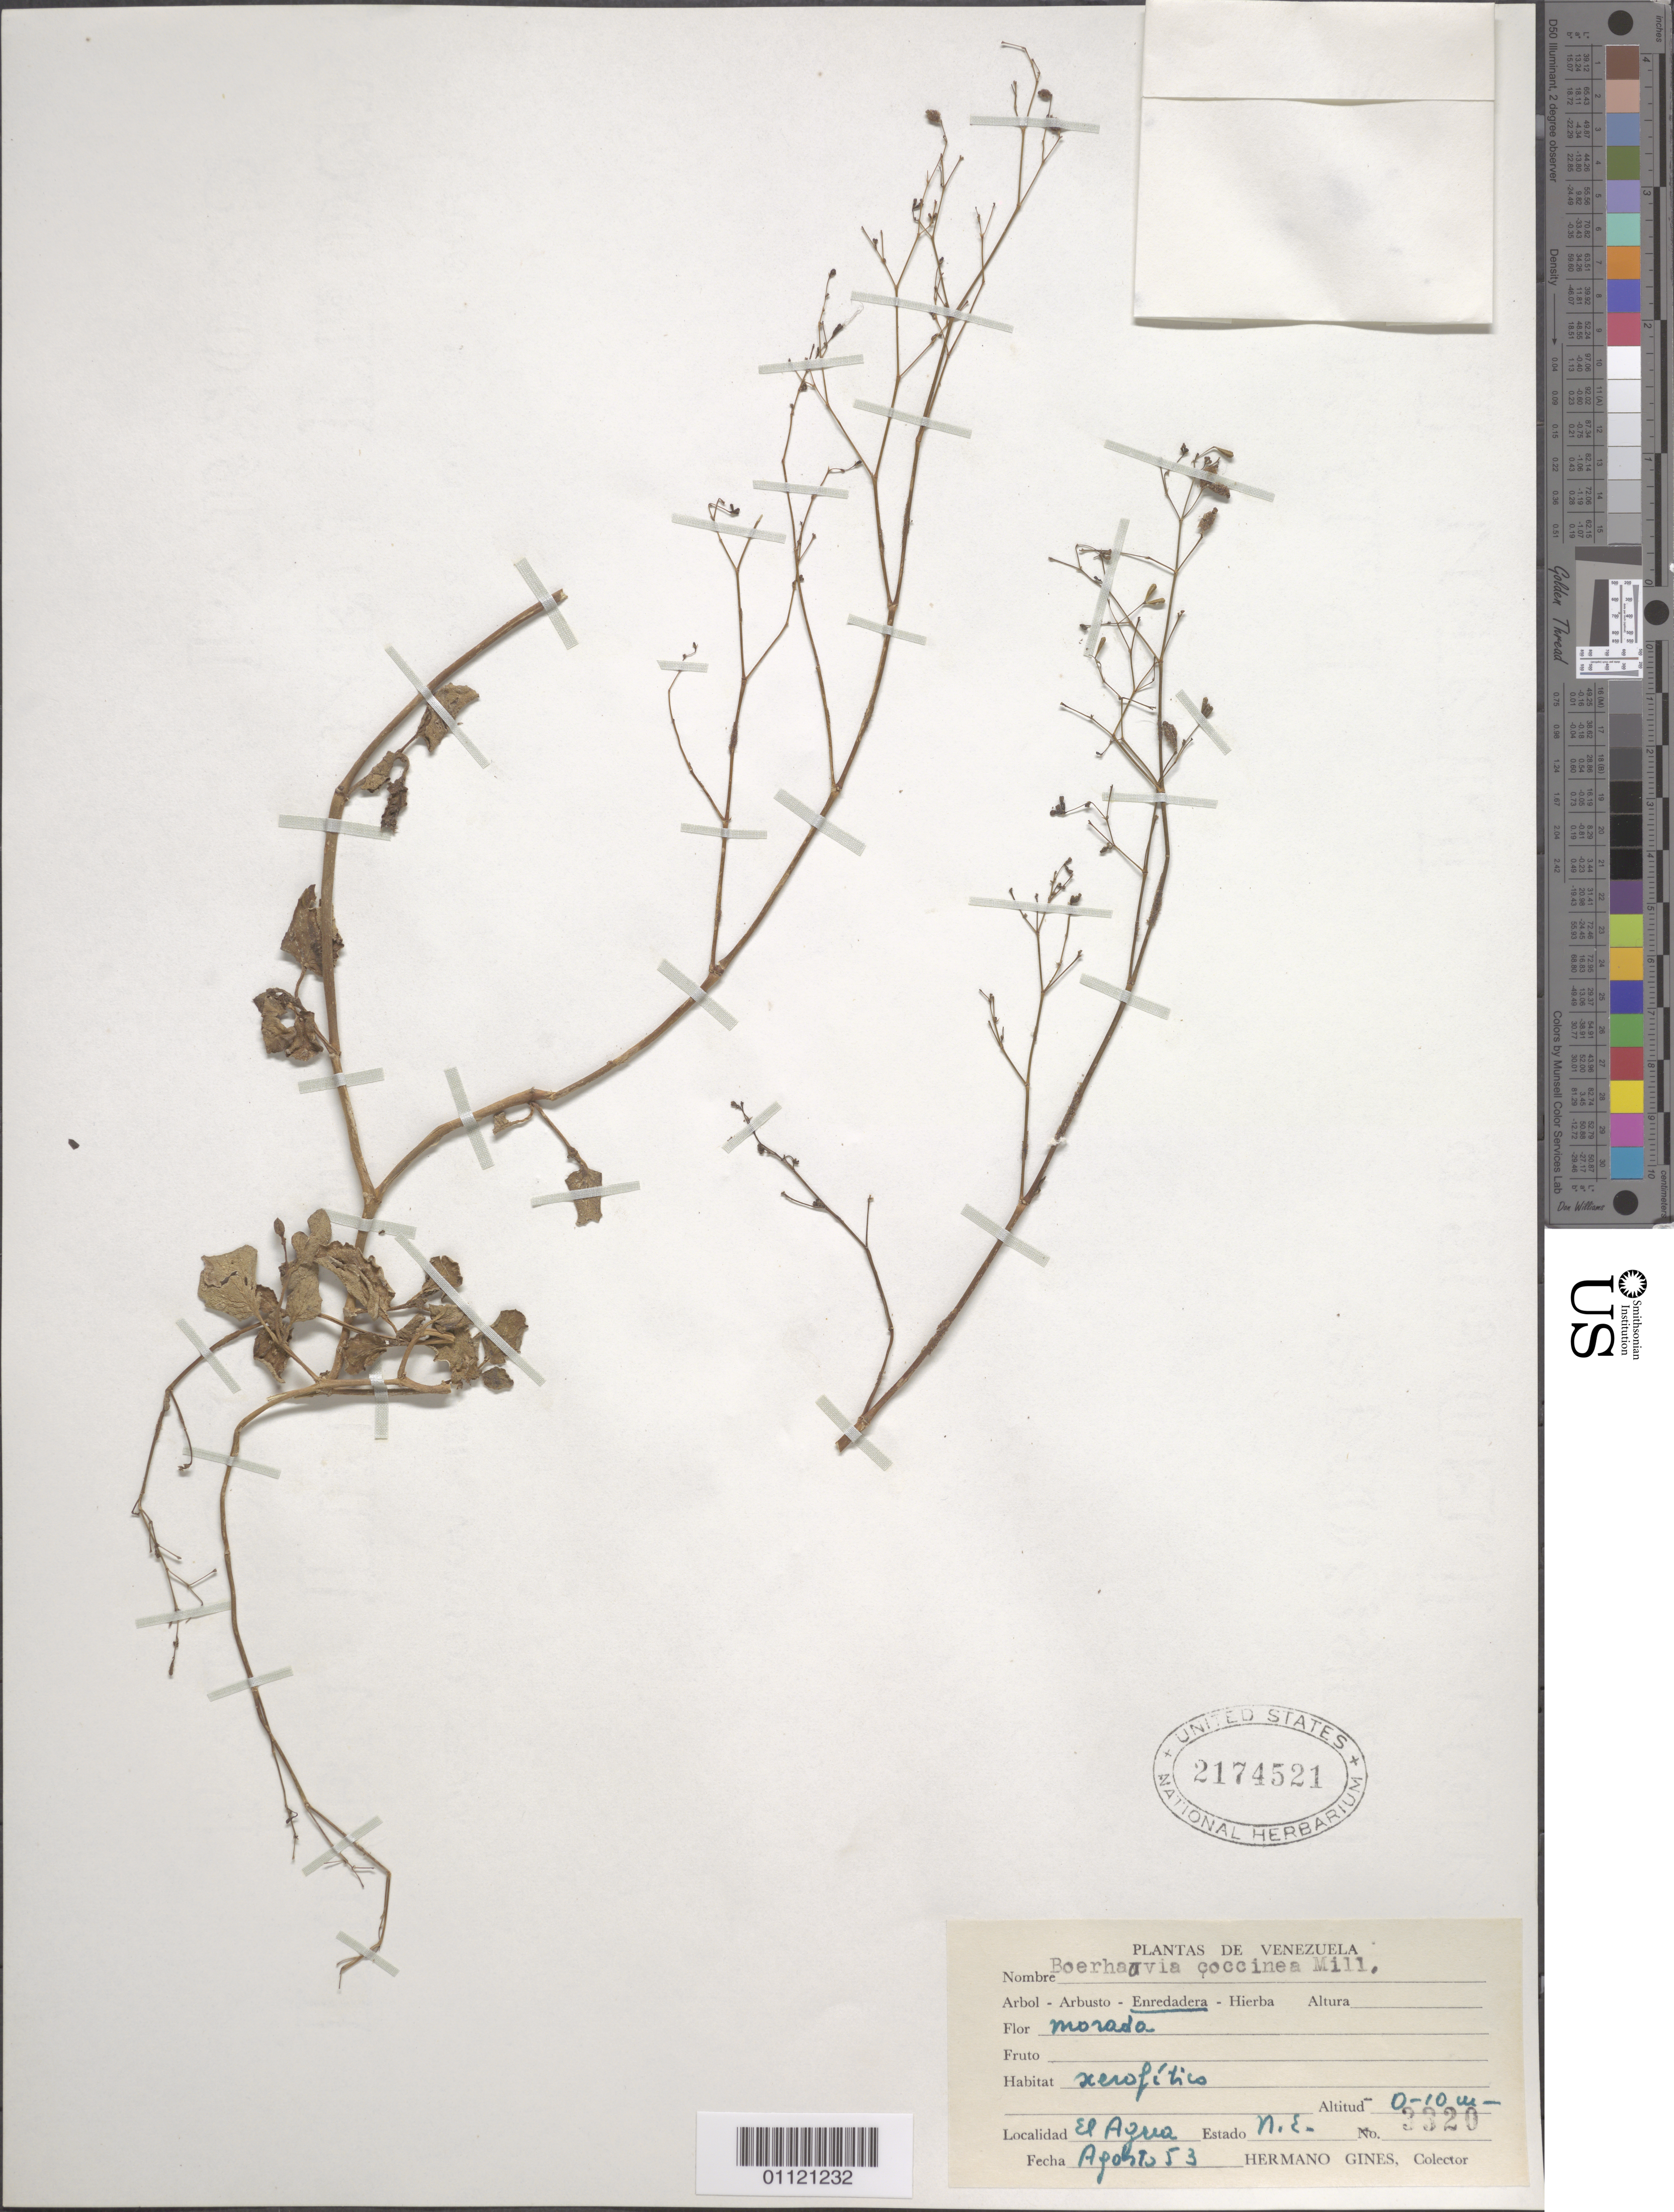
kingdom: Plantae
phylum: Tracheophyta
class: Magnoliopsida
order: Caryophyllales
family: Nyctaginaceae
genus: Boerhavia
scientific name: Boerhavia coccinea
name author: Mill.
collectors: Bro. Gines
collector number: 3320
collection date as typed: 01 Aug 1953 to 31 Aug 1953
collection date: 1953-08-01/1953-08-31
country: Venezuela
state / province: Nueva Esparta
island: Margarita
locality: El Agua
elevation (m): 1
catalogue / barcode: US 2174521